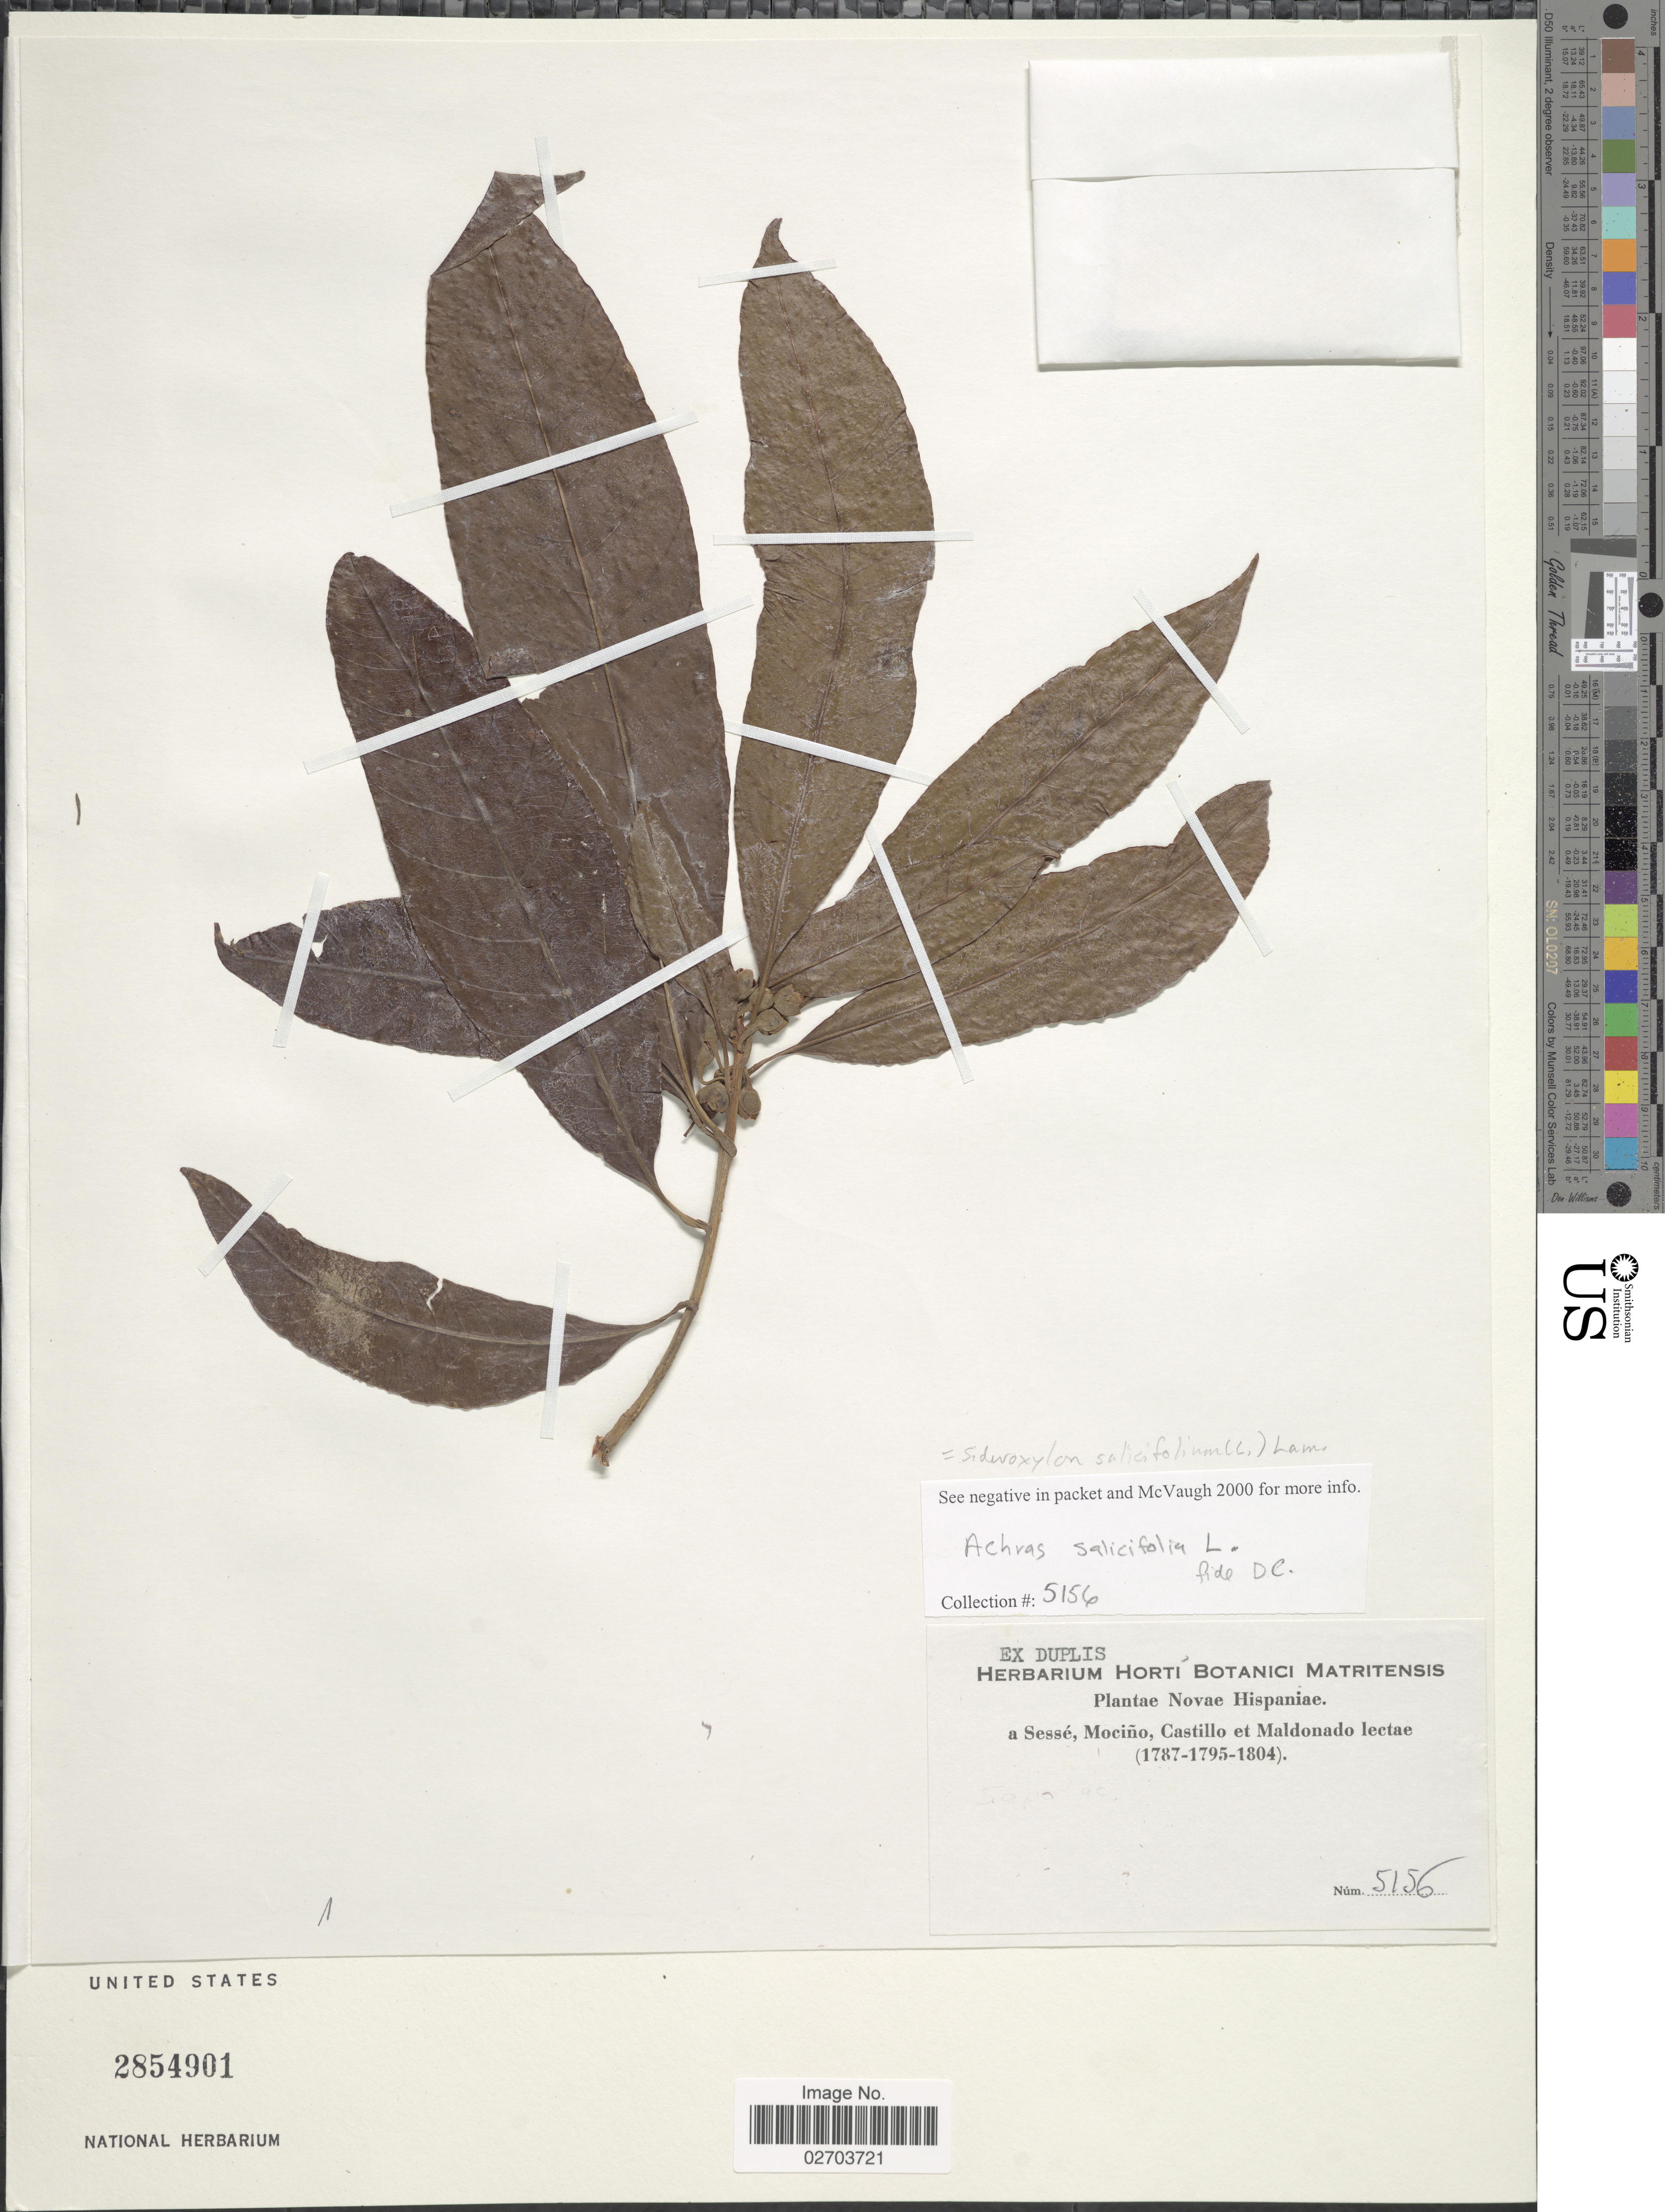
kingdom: Plantae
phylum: Tracheophyta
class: Magnoliopsida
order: Ericales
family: Sapotaceae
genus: Sideroxylon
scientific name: Sideroxylon salicifolium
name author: (L.) Lam.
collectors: ex herb. Horti Botanici Matritensis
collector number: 5156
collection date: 1787/1804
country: Spain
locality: Novae Hispaniae, a Sesse, Mocino, Castillo et Maldonado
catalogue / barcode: US 2854901